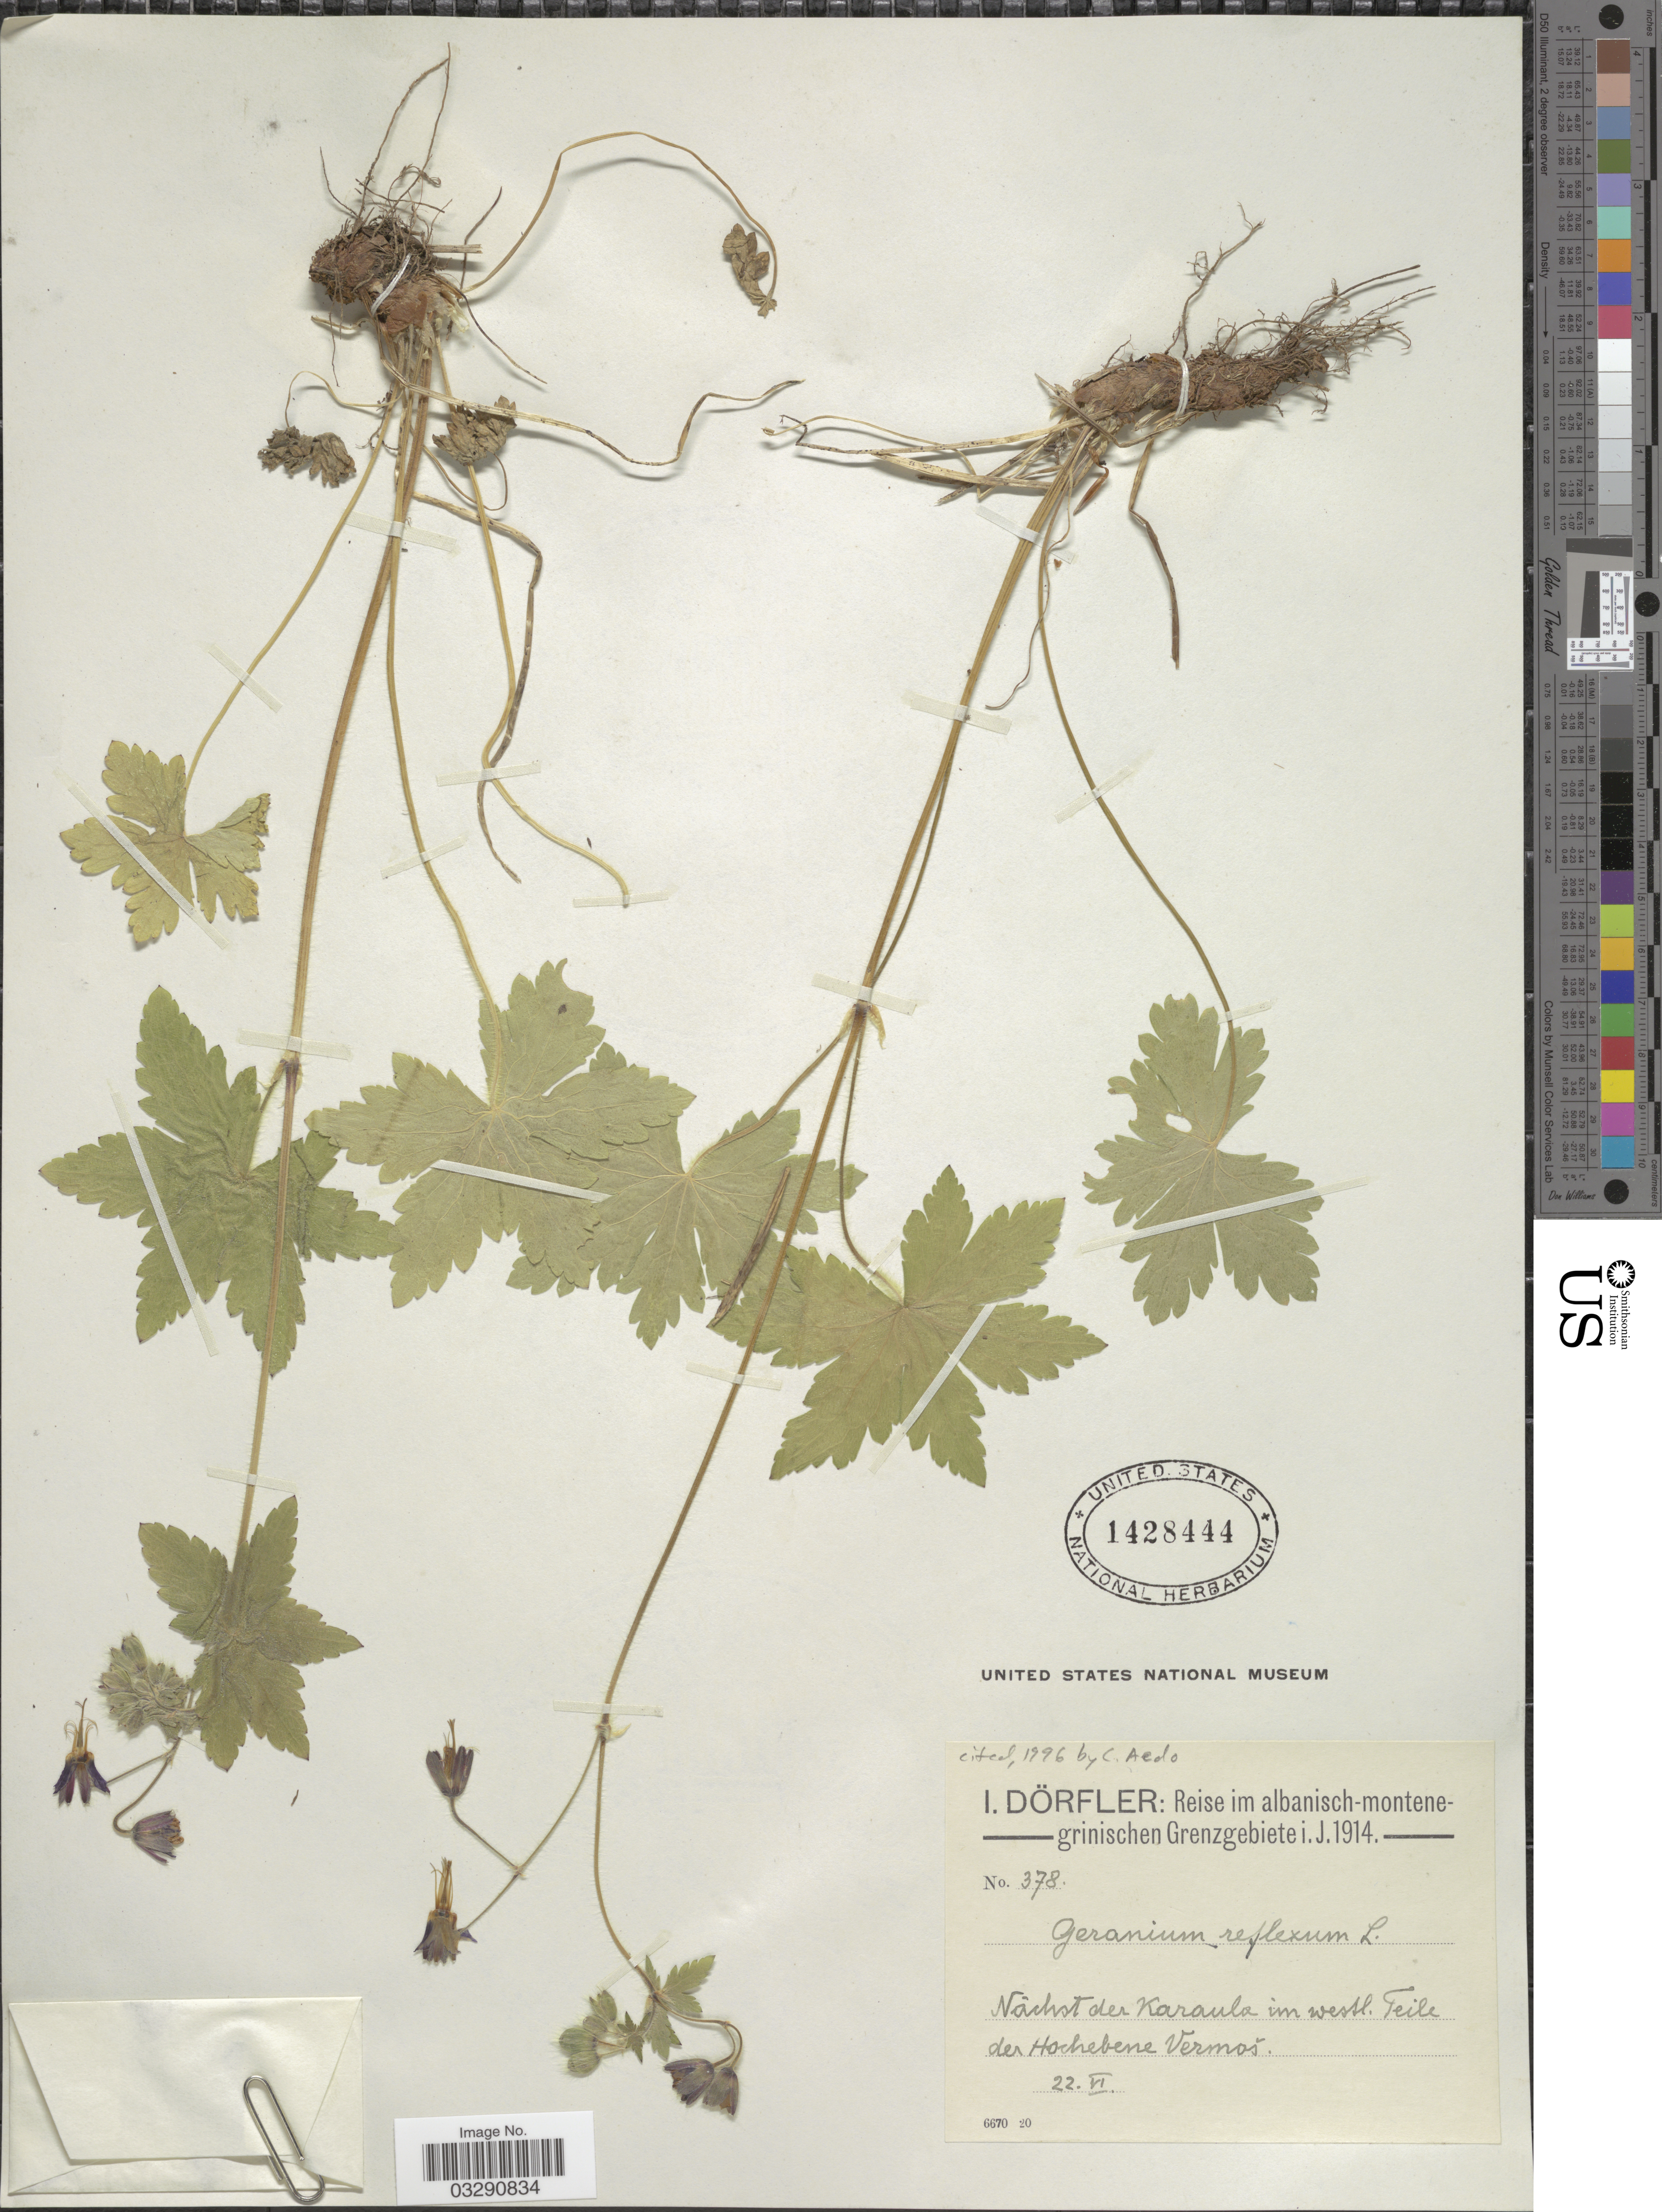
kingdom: Plantae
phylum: Tracheophyta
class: Magnoliopsida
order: Geraniales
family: Geraniaceae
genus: Geranium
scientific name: Geranium reflexum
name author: L.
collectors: I. Dörfler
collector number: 378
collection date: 1914-06-22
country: Albania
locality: Reise im albanisch-montene-grinischen Grenzgebiete, Náchst der Karaula im westl. Teile der Hochebene Vermoš.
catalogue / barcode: US 1428444